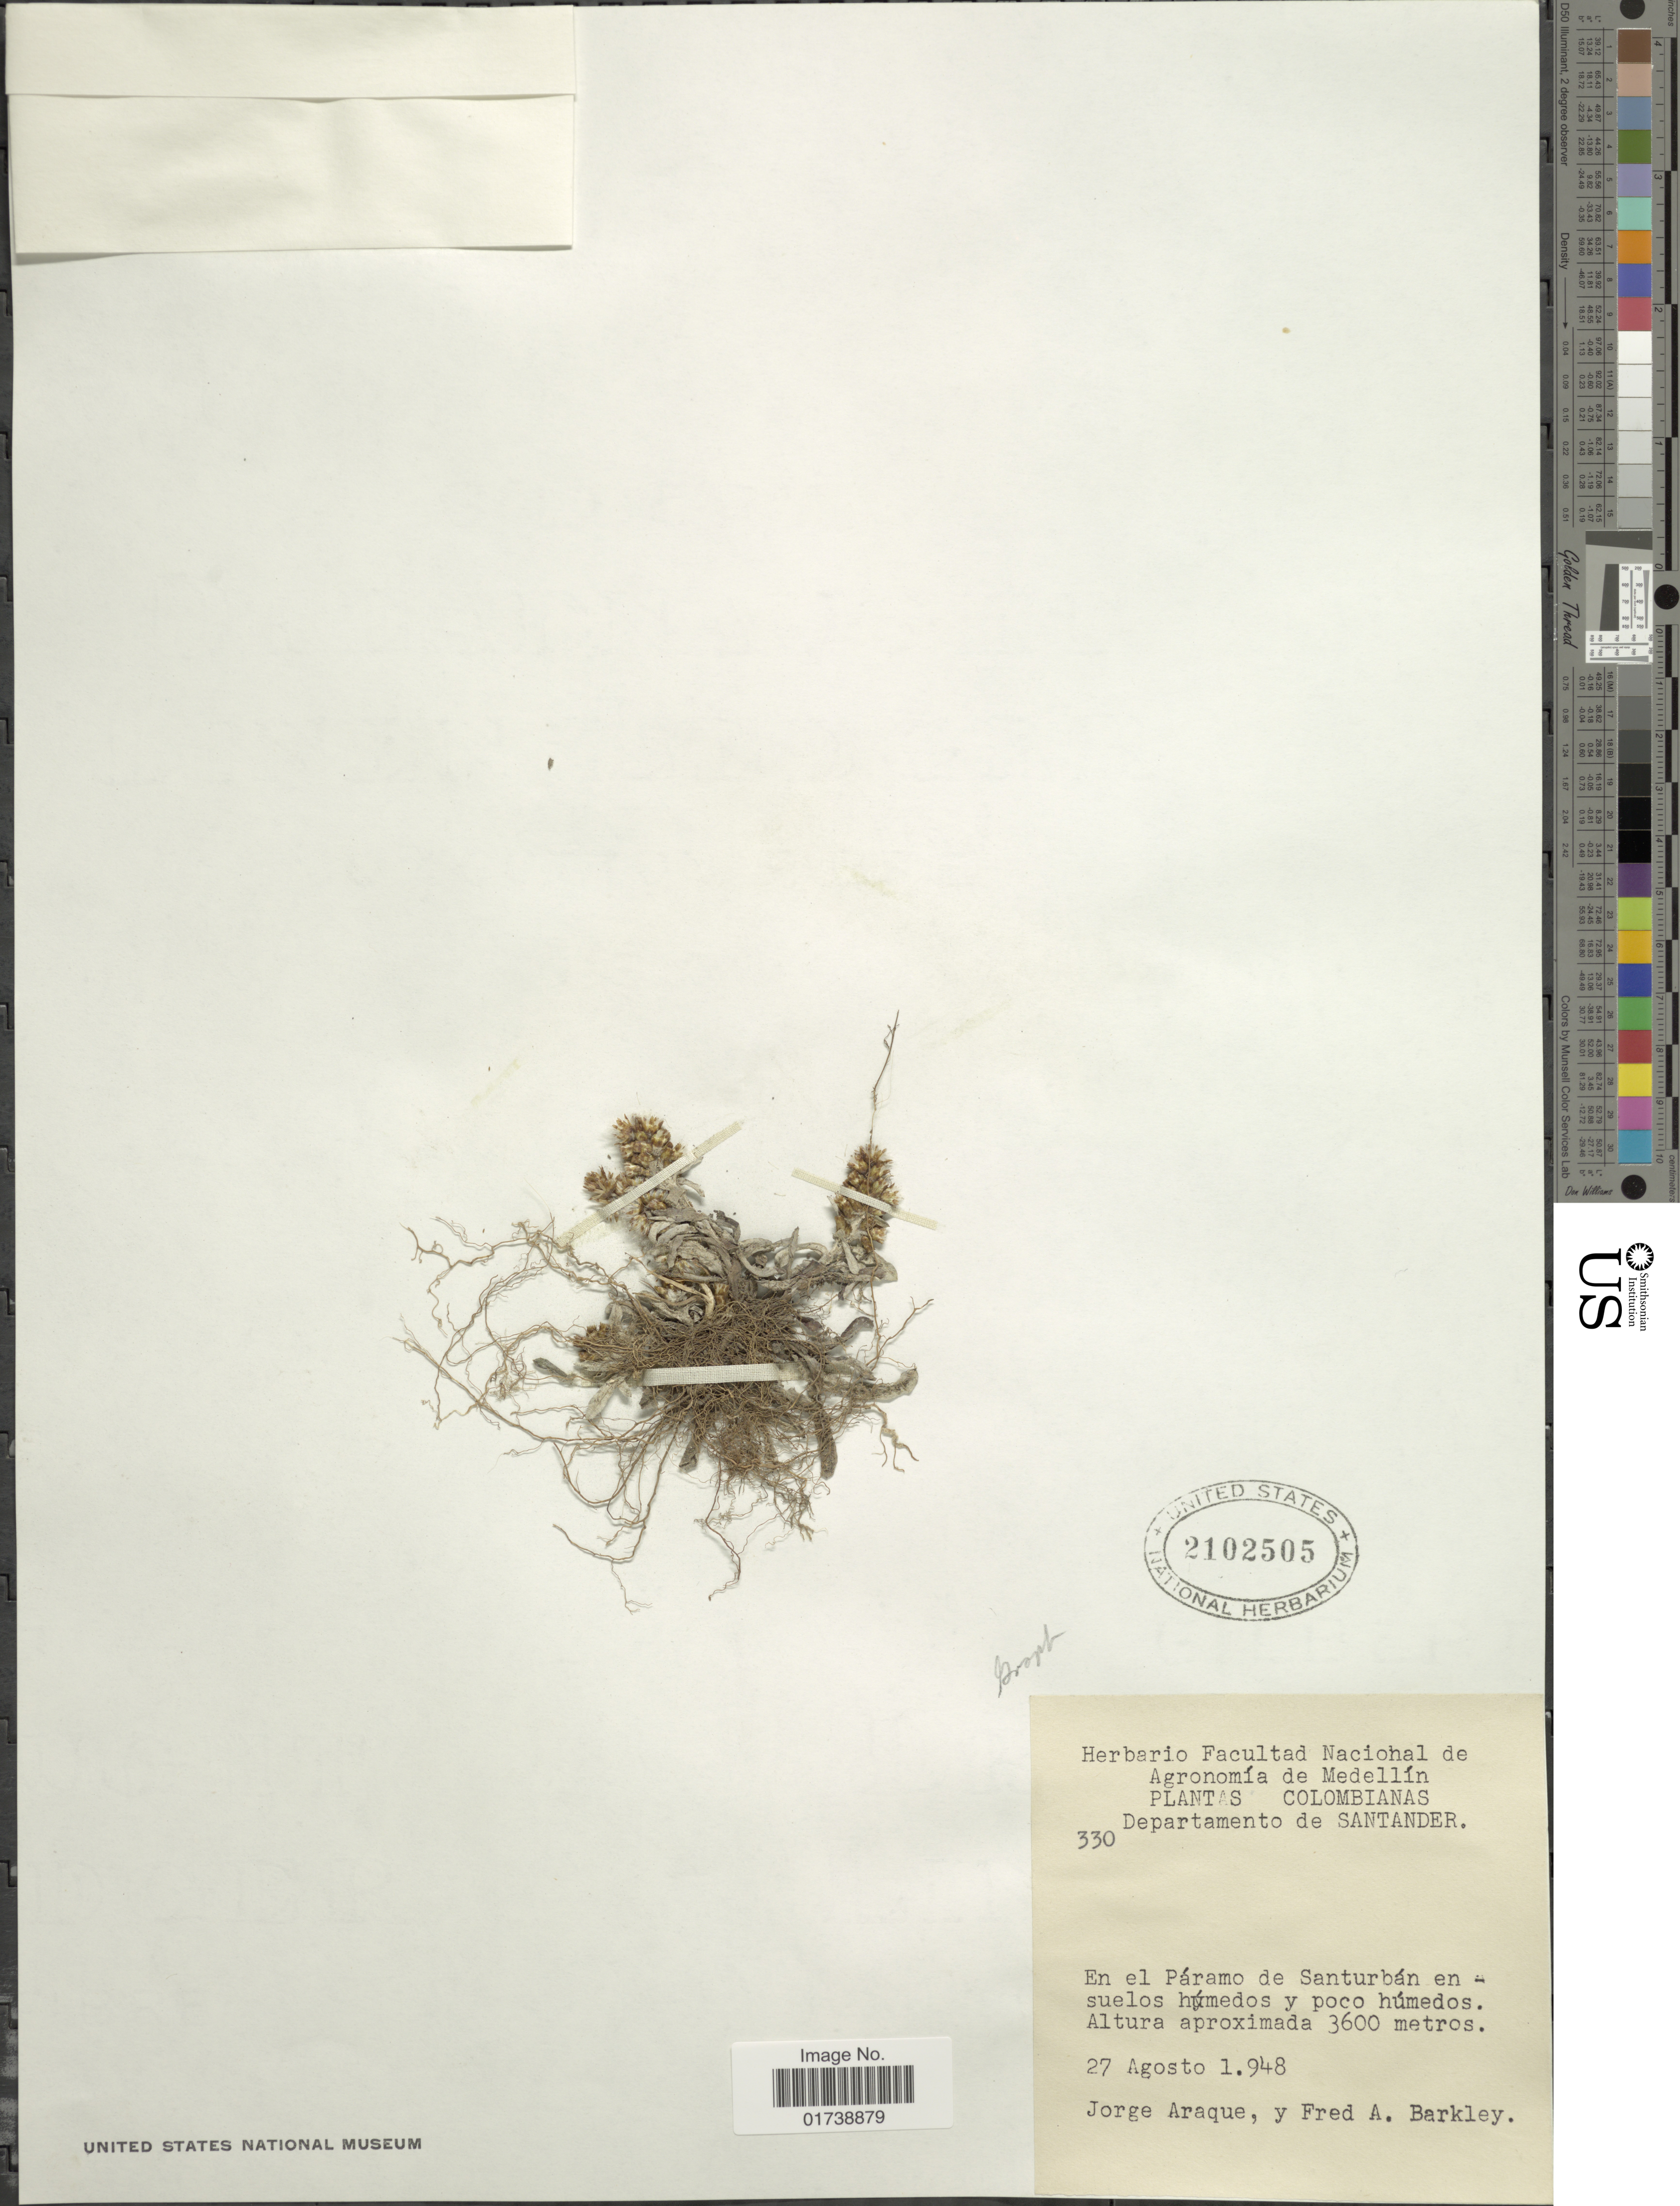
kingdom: Plantae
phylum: Tracheophyta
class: Magnoliopsida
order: Asterales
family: Asteraceae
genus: Gamochaeta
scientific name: Gamochaeta sp.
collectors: J. A. Molina & F. A. Barkley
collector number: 330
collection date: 1948-08-27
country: Colombia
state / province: Santander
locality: Colombianas, En el Paramo de Santurban en suelos humedos y poco humedos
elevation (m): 3600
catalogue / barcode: US 2102505